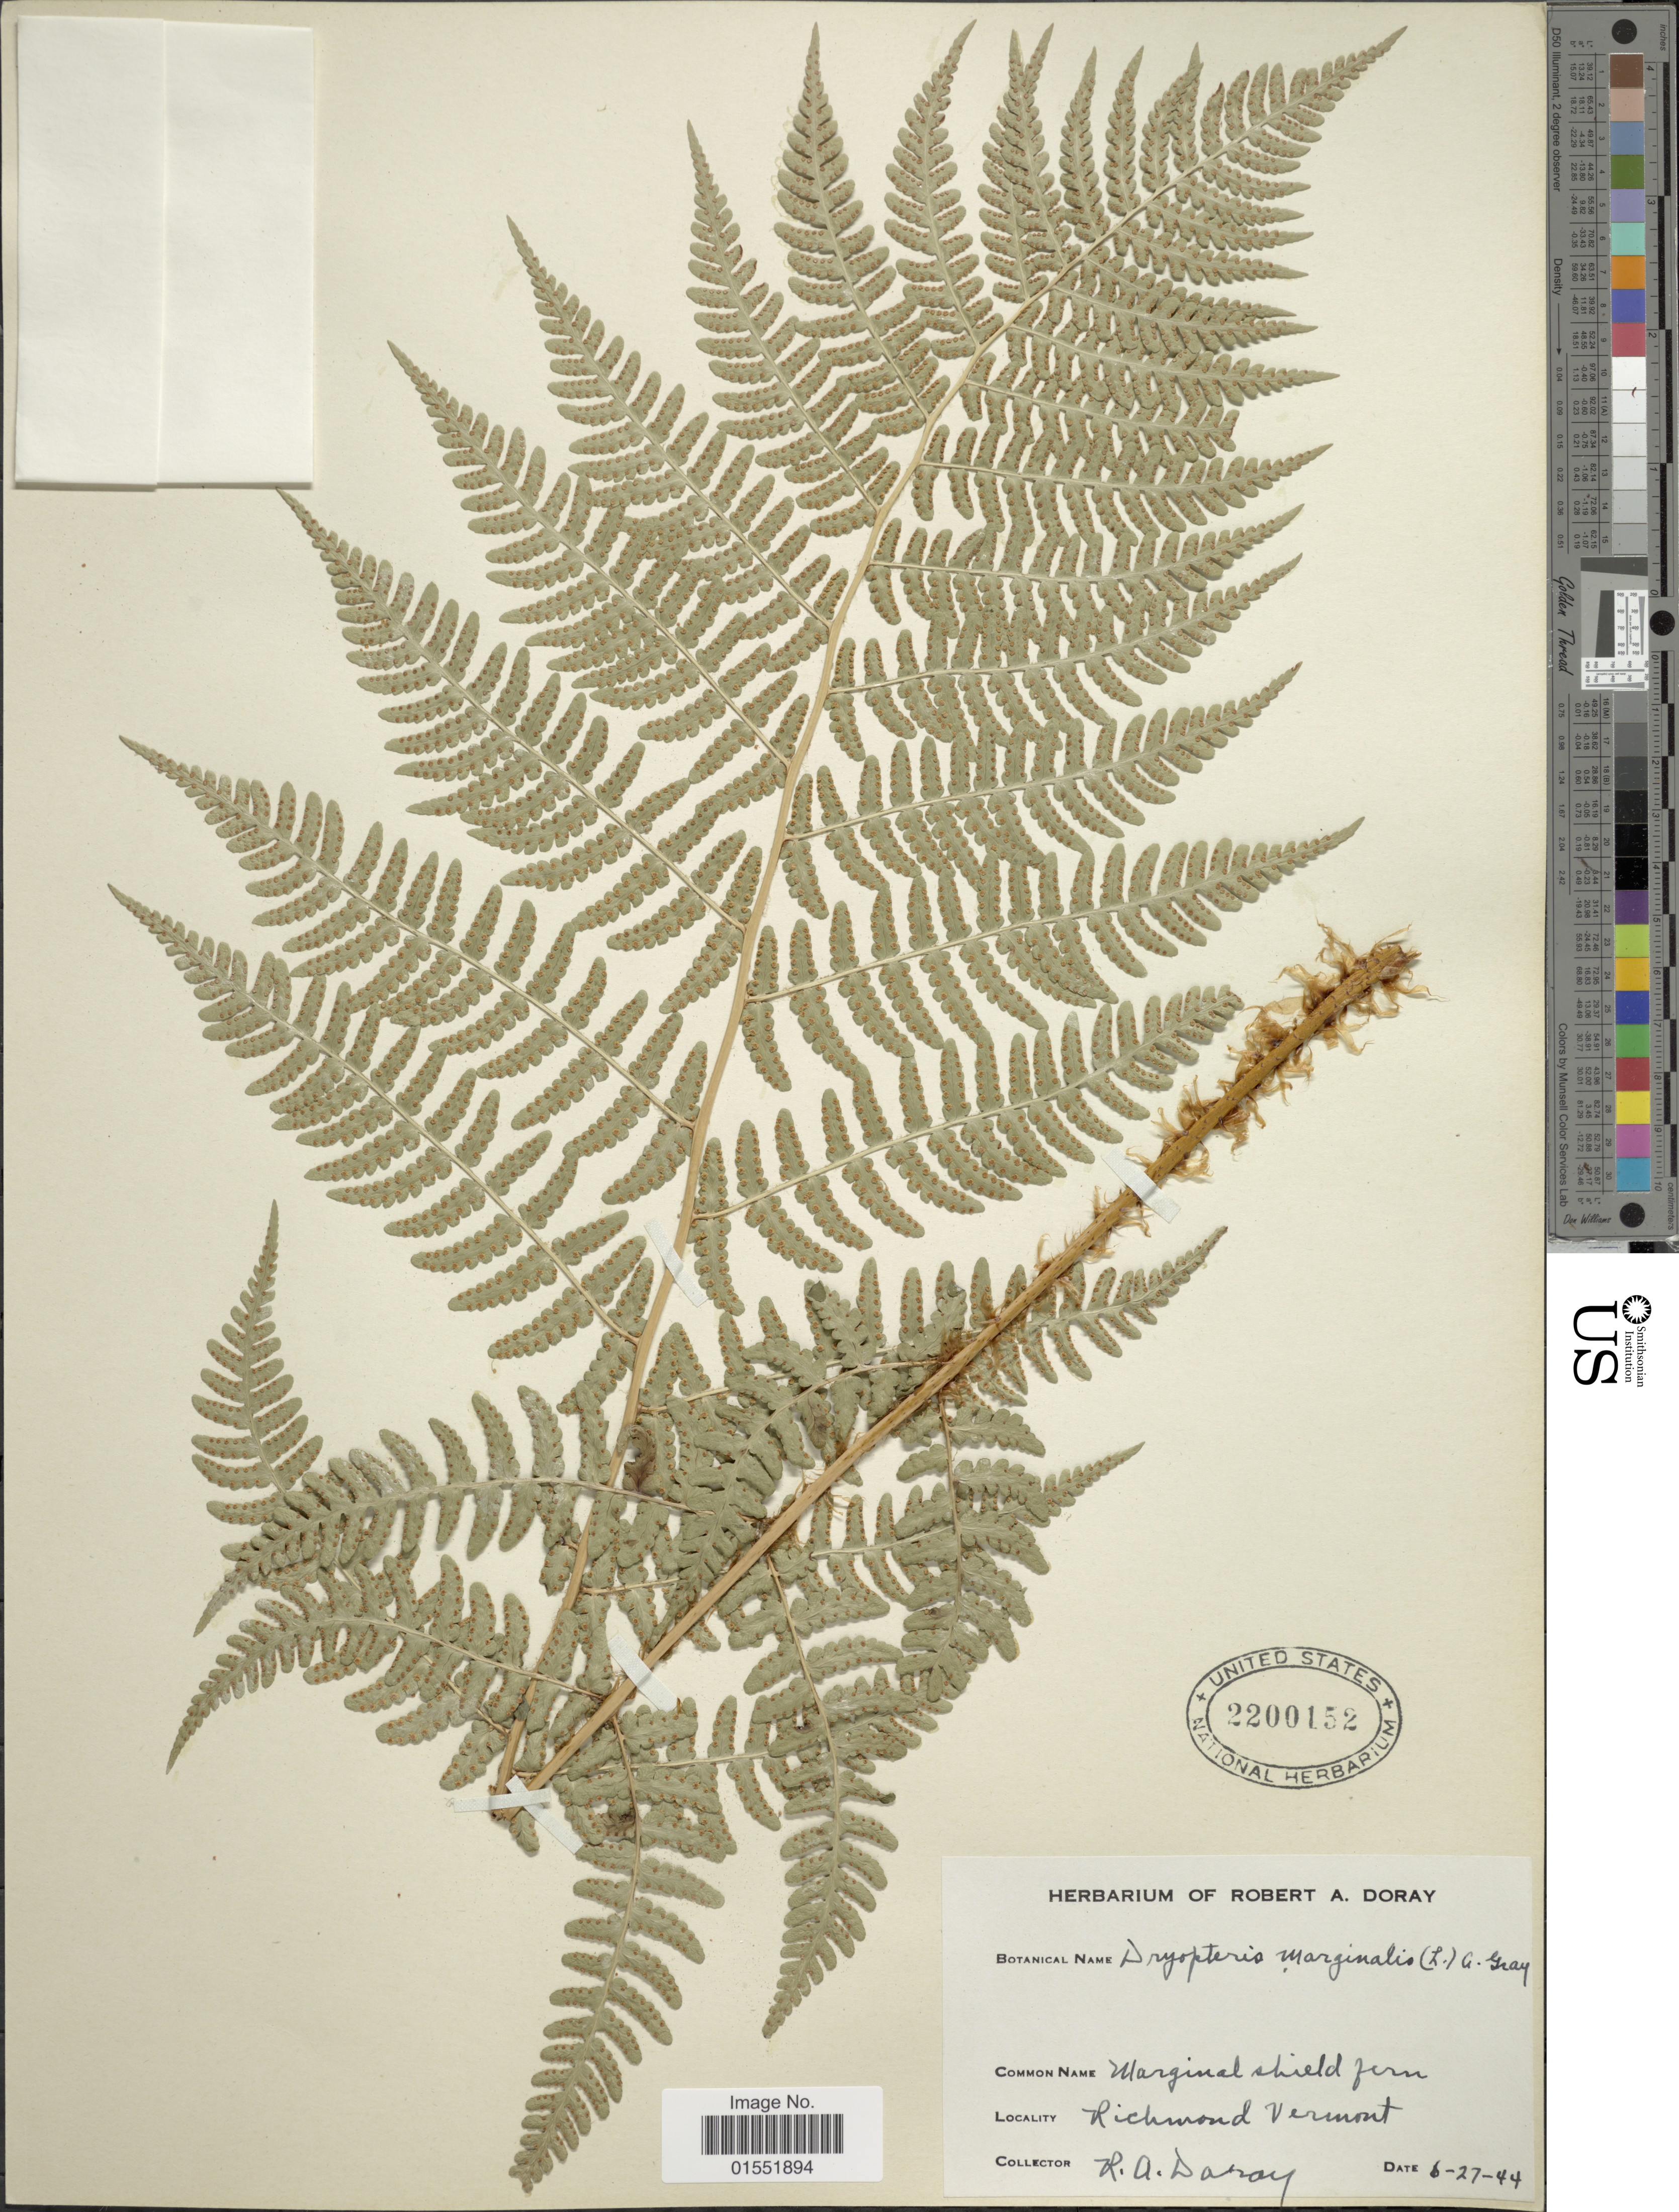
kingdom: Plantae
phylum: Tracheophyta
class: Polypodiopsida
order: Polypodiales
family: Dryopteridaceae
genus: Dryopteris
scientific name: Dryopteris marginalis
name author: (L.) A. Gray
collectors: R. Doray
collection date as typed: Transcribed d/m/y: 27/6/44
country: United States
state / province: Vermont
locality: Richmond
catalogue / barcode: US 2200152